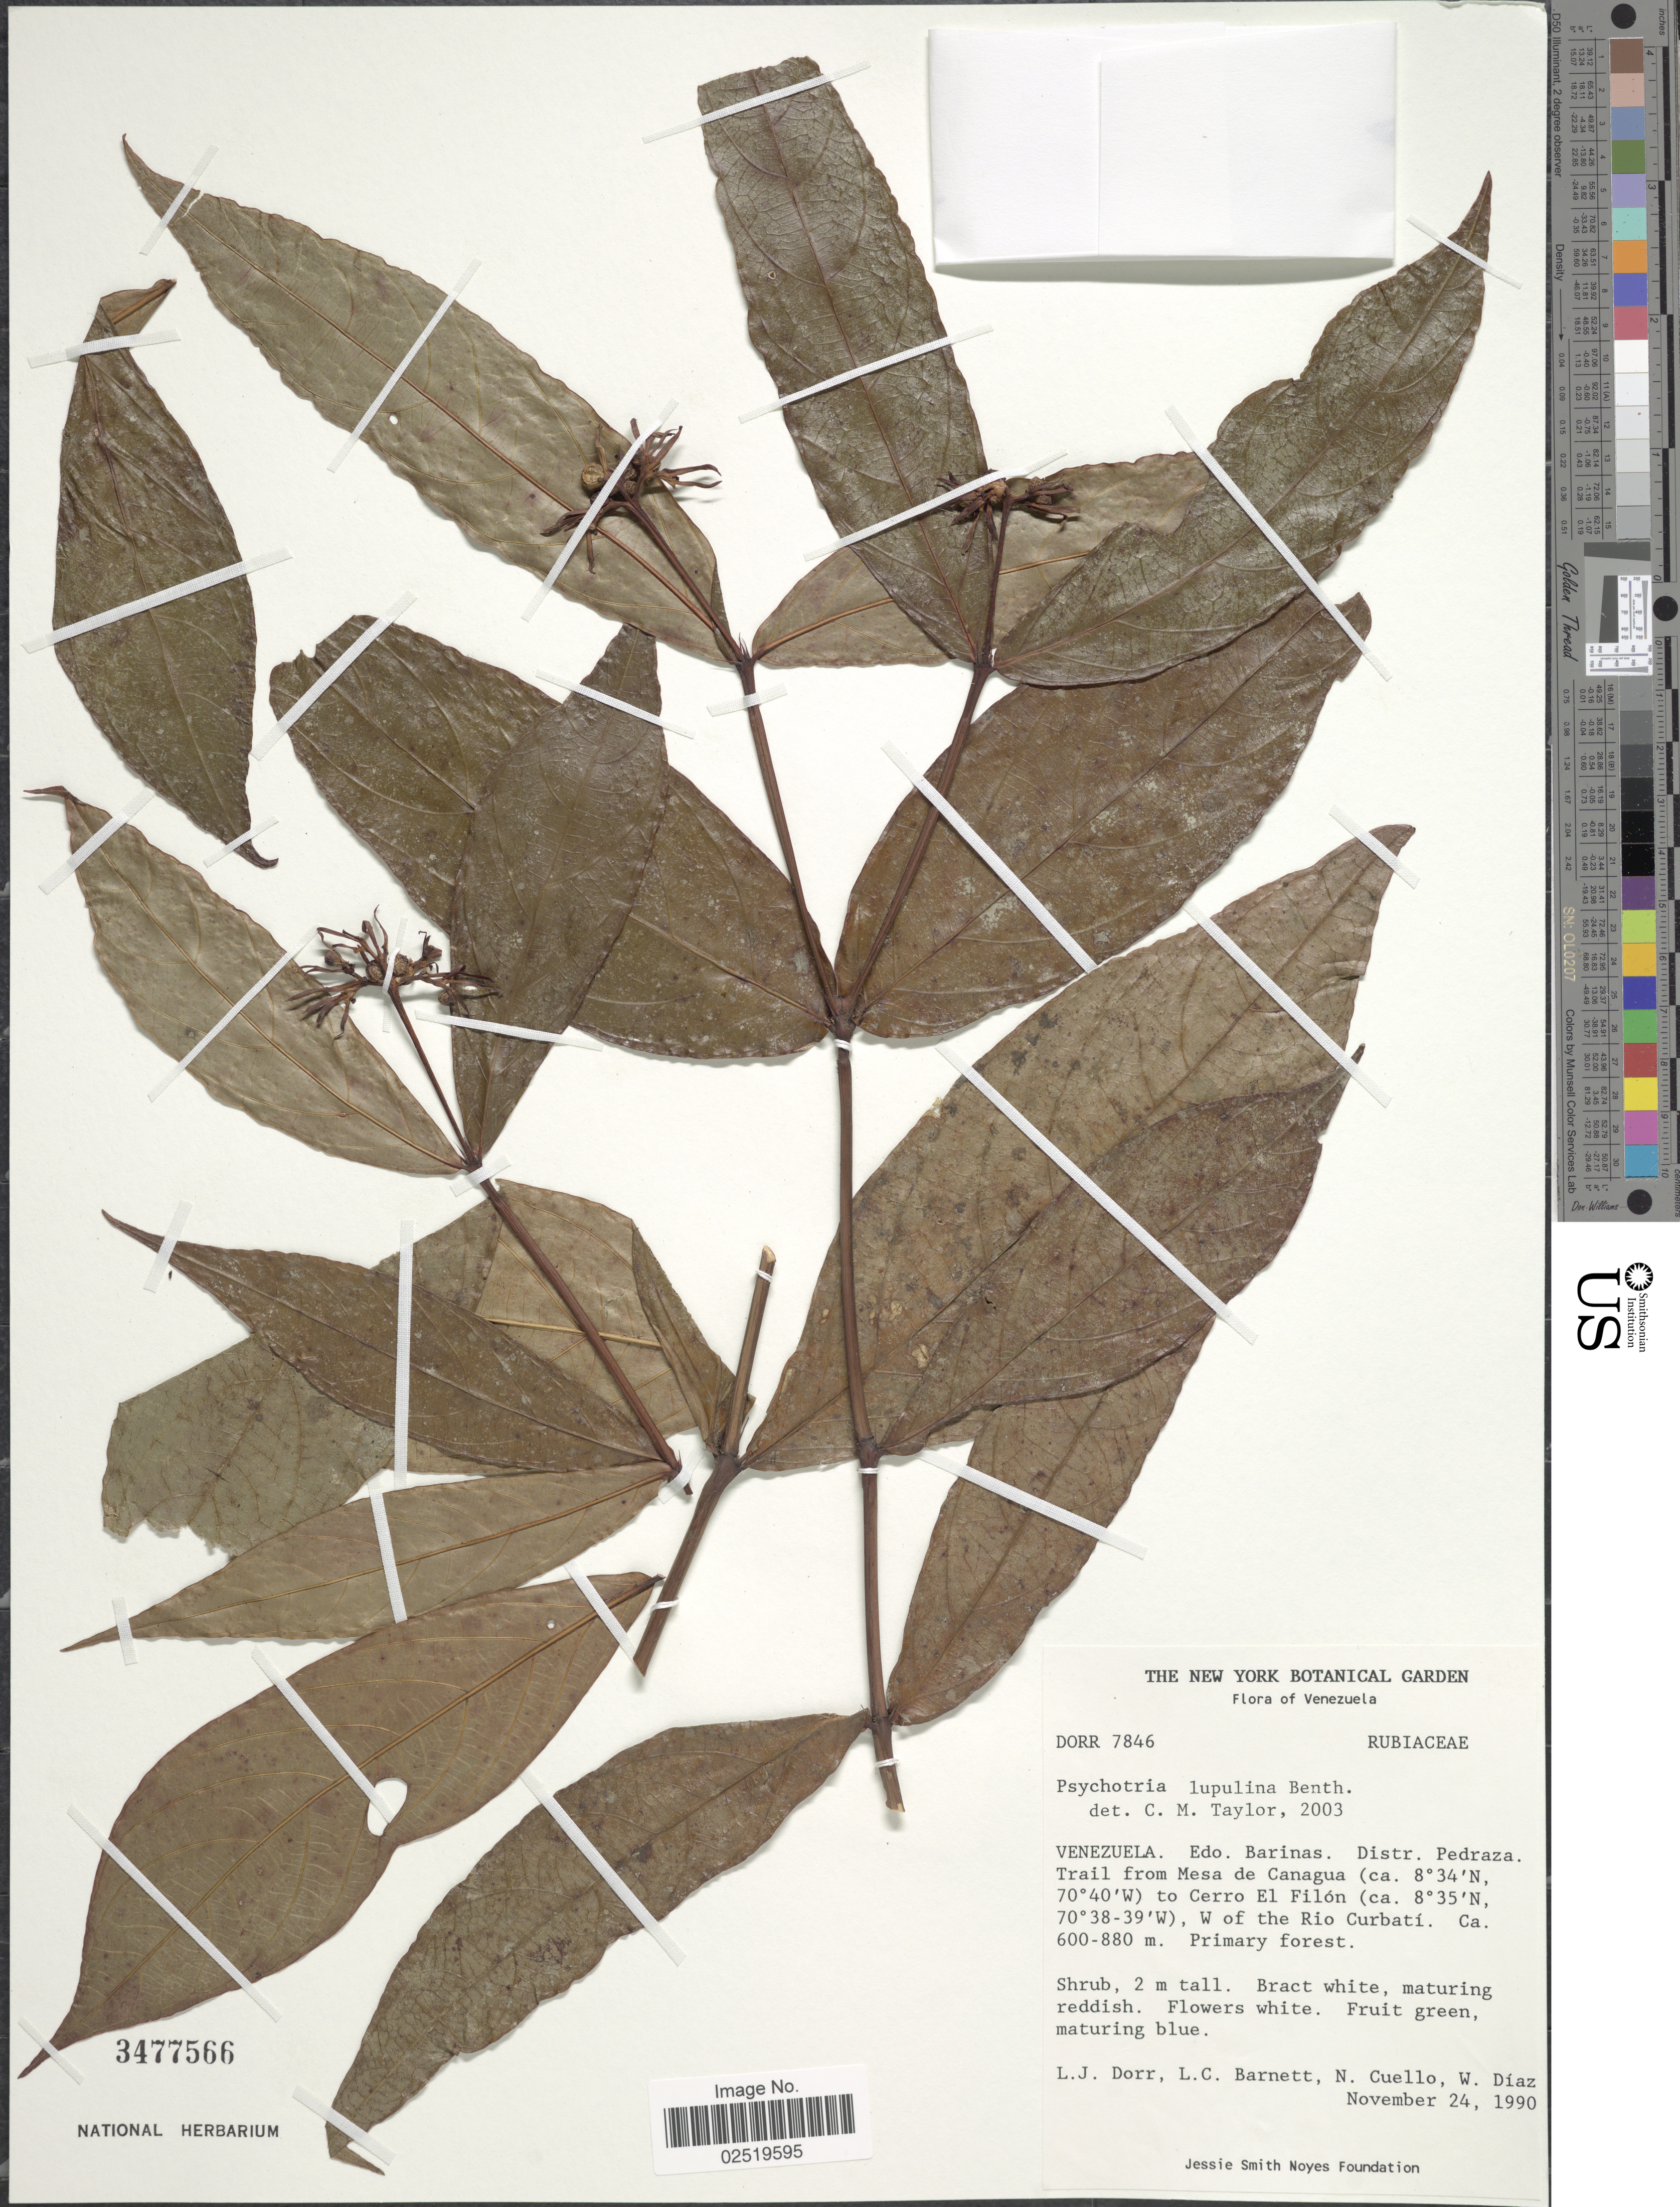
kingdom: Plantae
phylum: Tracheophyta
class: Magnoliopsida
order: Gentianales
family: Rubiaceae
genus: Psychotria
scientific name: Psychotria lupulina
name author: Benth.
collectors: L. J. Dorr, L. C. Barnett, N. L. Cuello & W. Díaz P.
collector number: DORR 7846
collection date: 1990-11-24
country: Venezuela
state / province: Barinas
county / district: Pedraza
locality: Trail from Mesa de Canagua to Cerro El Filón, W of the Rio Curbatí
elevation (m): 600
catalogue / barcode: US 3477566